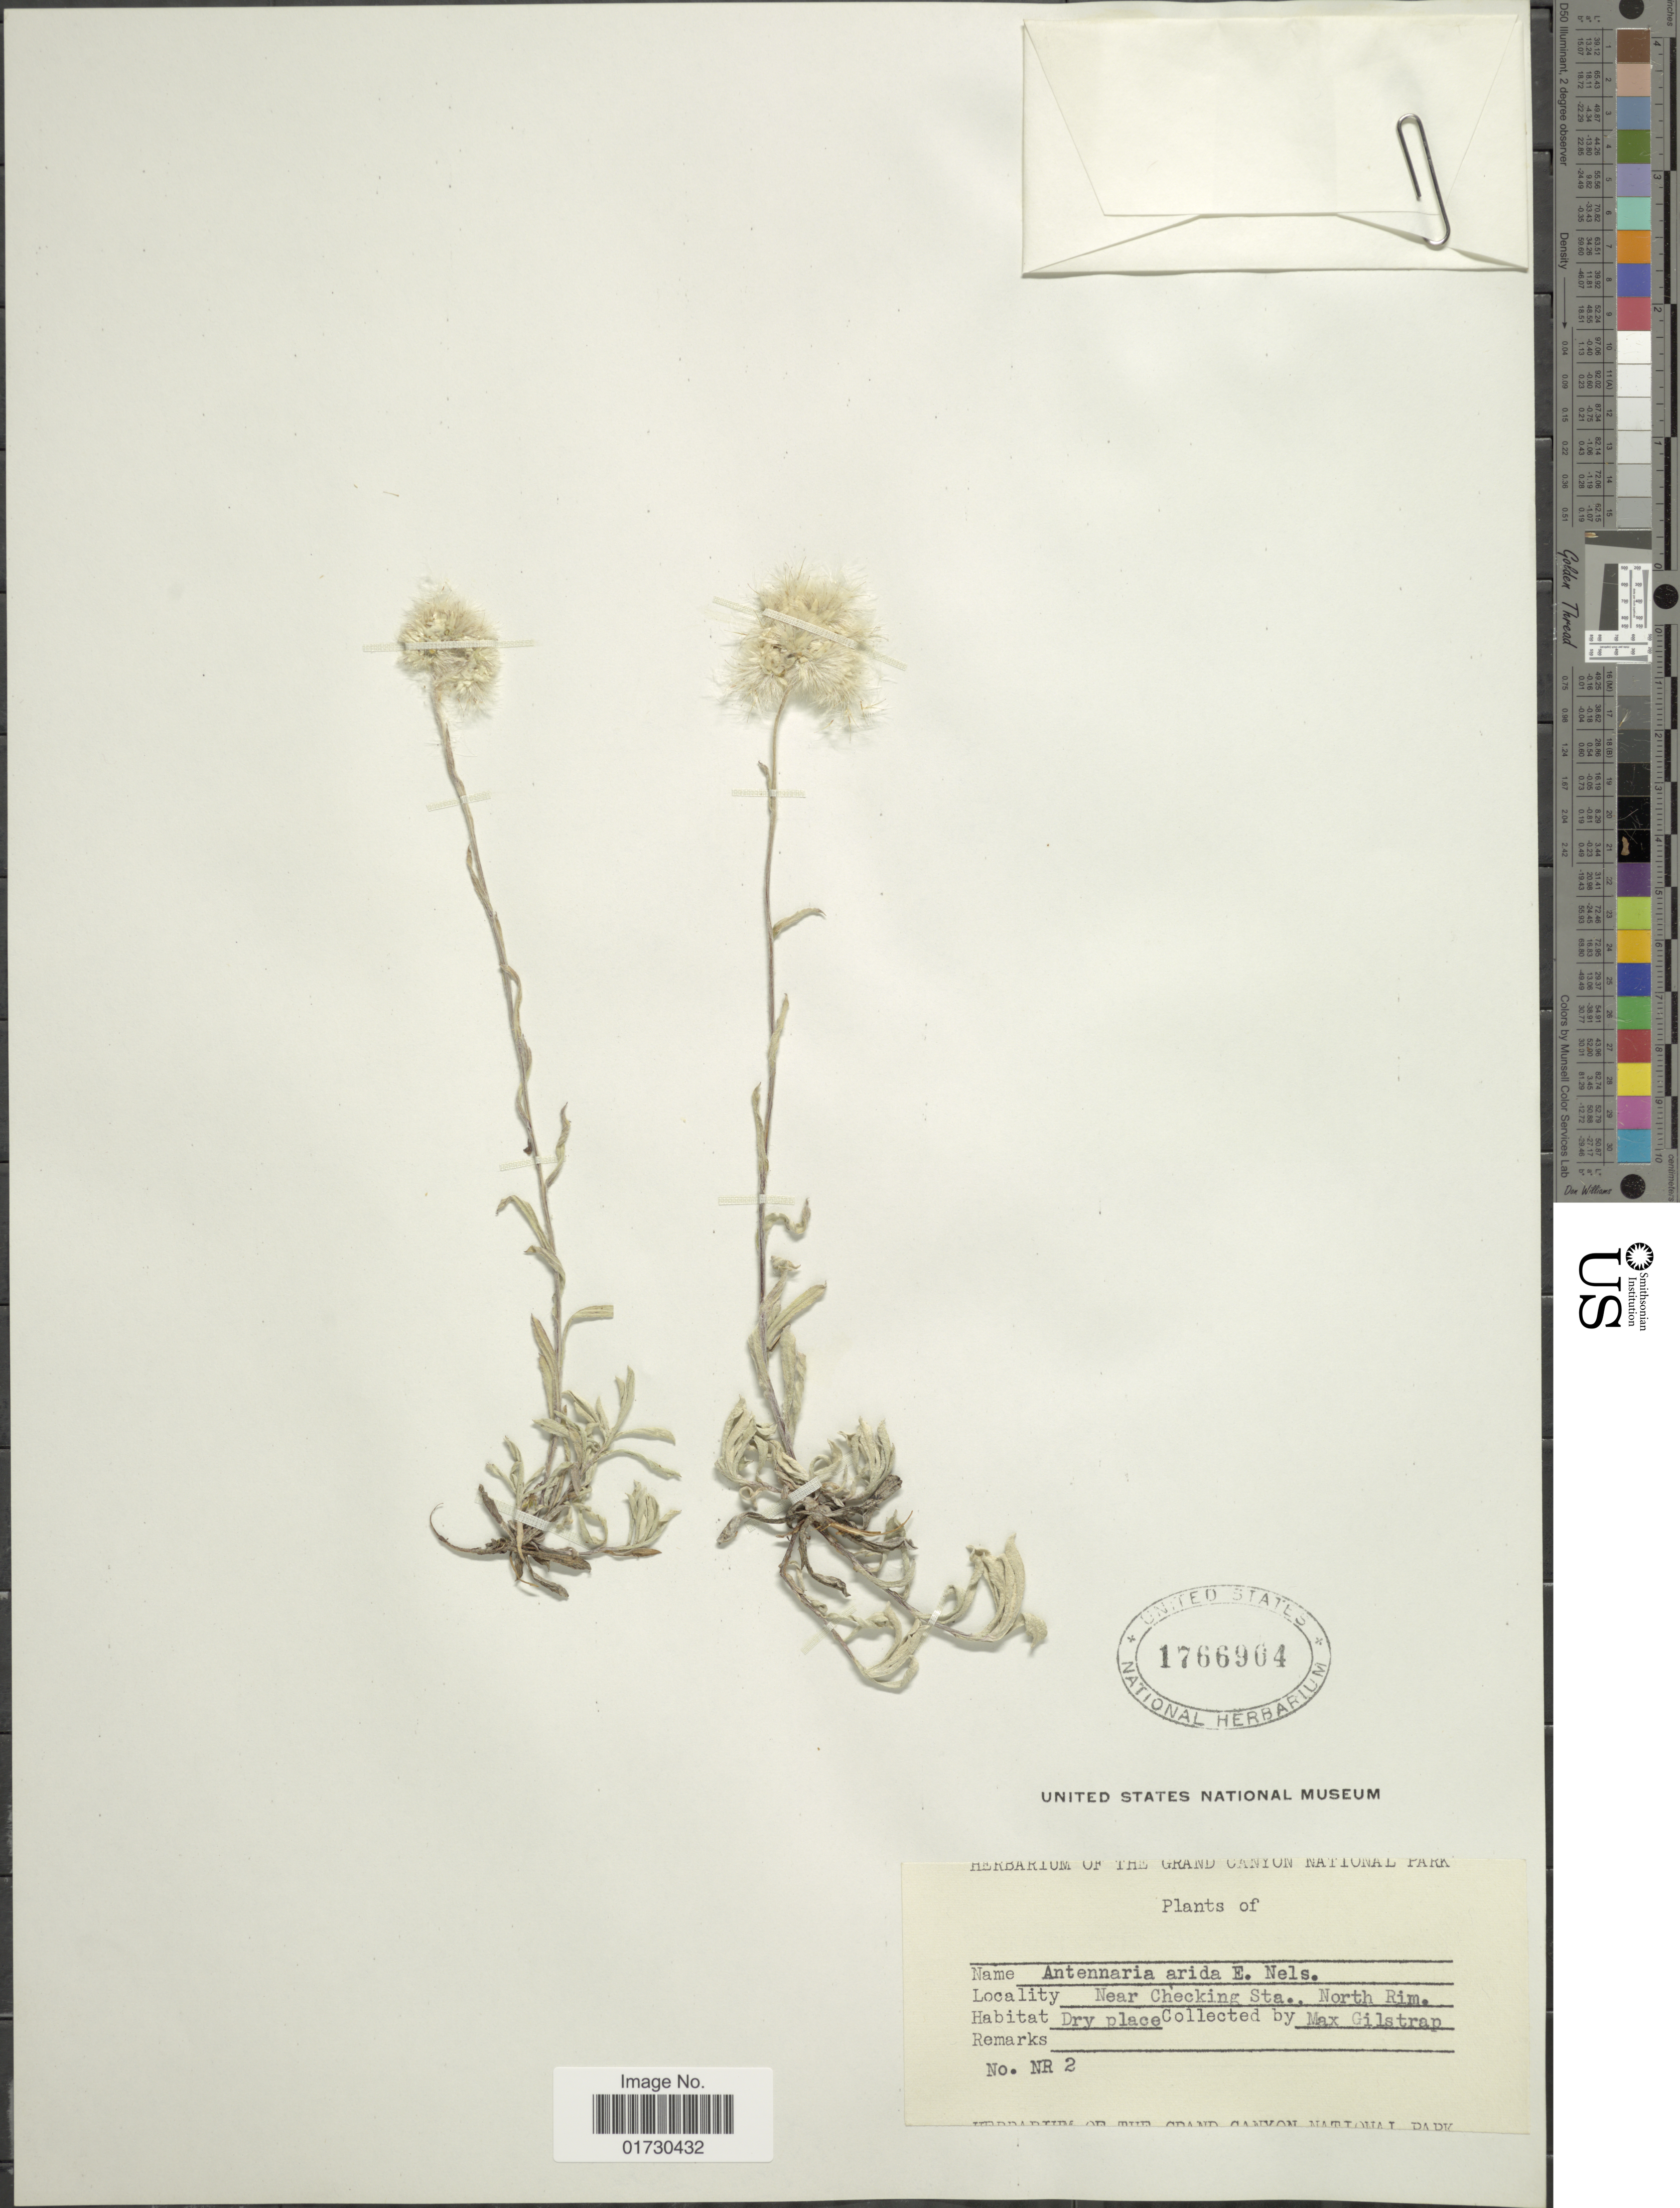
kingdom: Plantae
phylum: Tracheophyta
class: Magnoliopsida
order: Asterales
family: Asteraceae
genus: Antennaria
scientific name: Antennaria arida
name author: E.E. Nelson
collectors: M. Gilstrap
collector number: NR 2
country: United States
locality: The Grand Canyon National Park, Near Checking Sta., North Rim.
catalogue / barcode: US 1766904